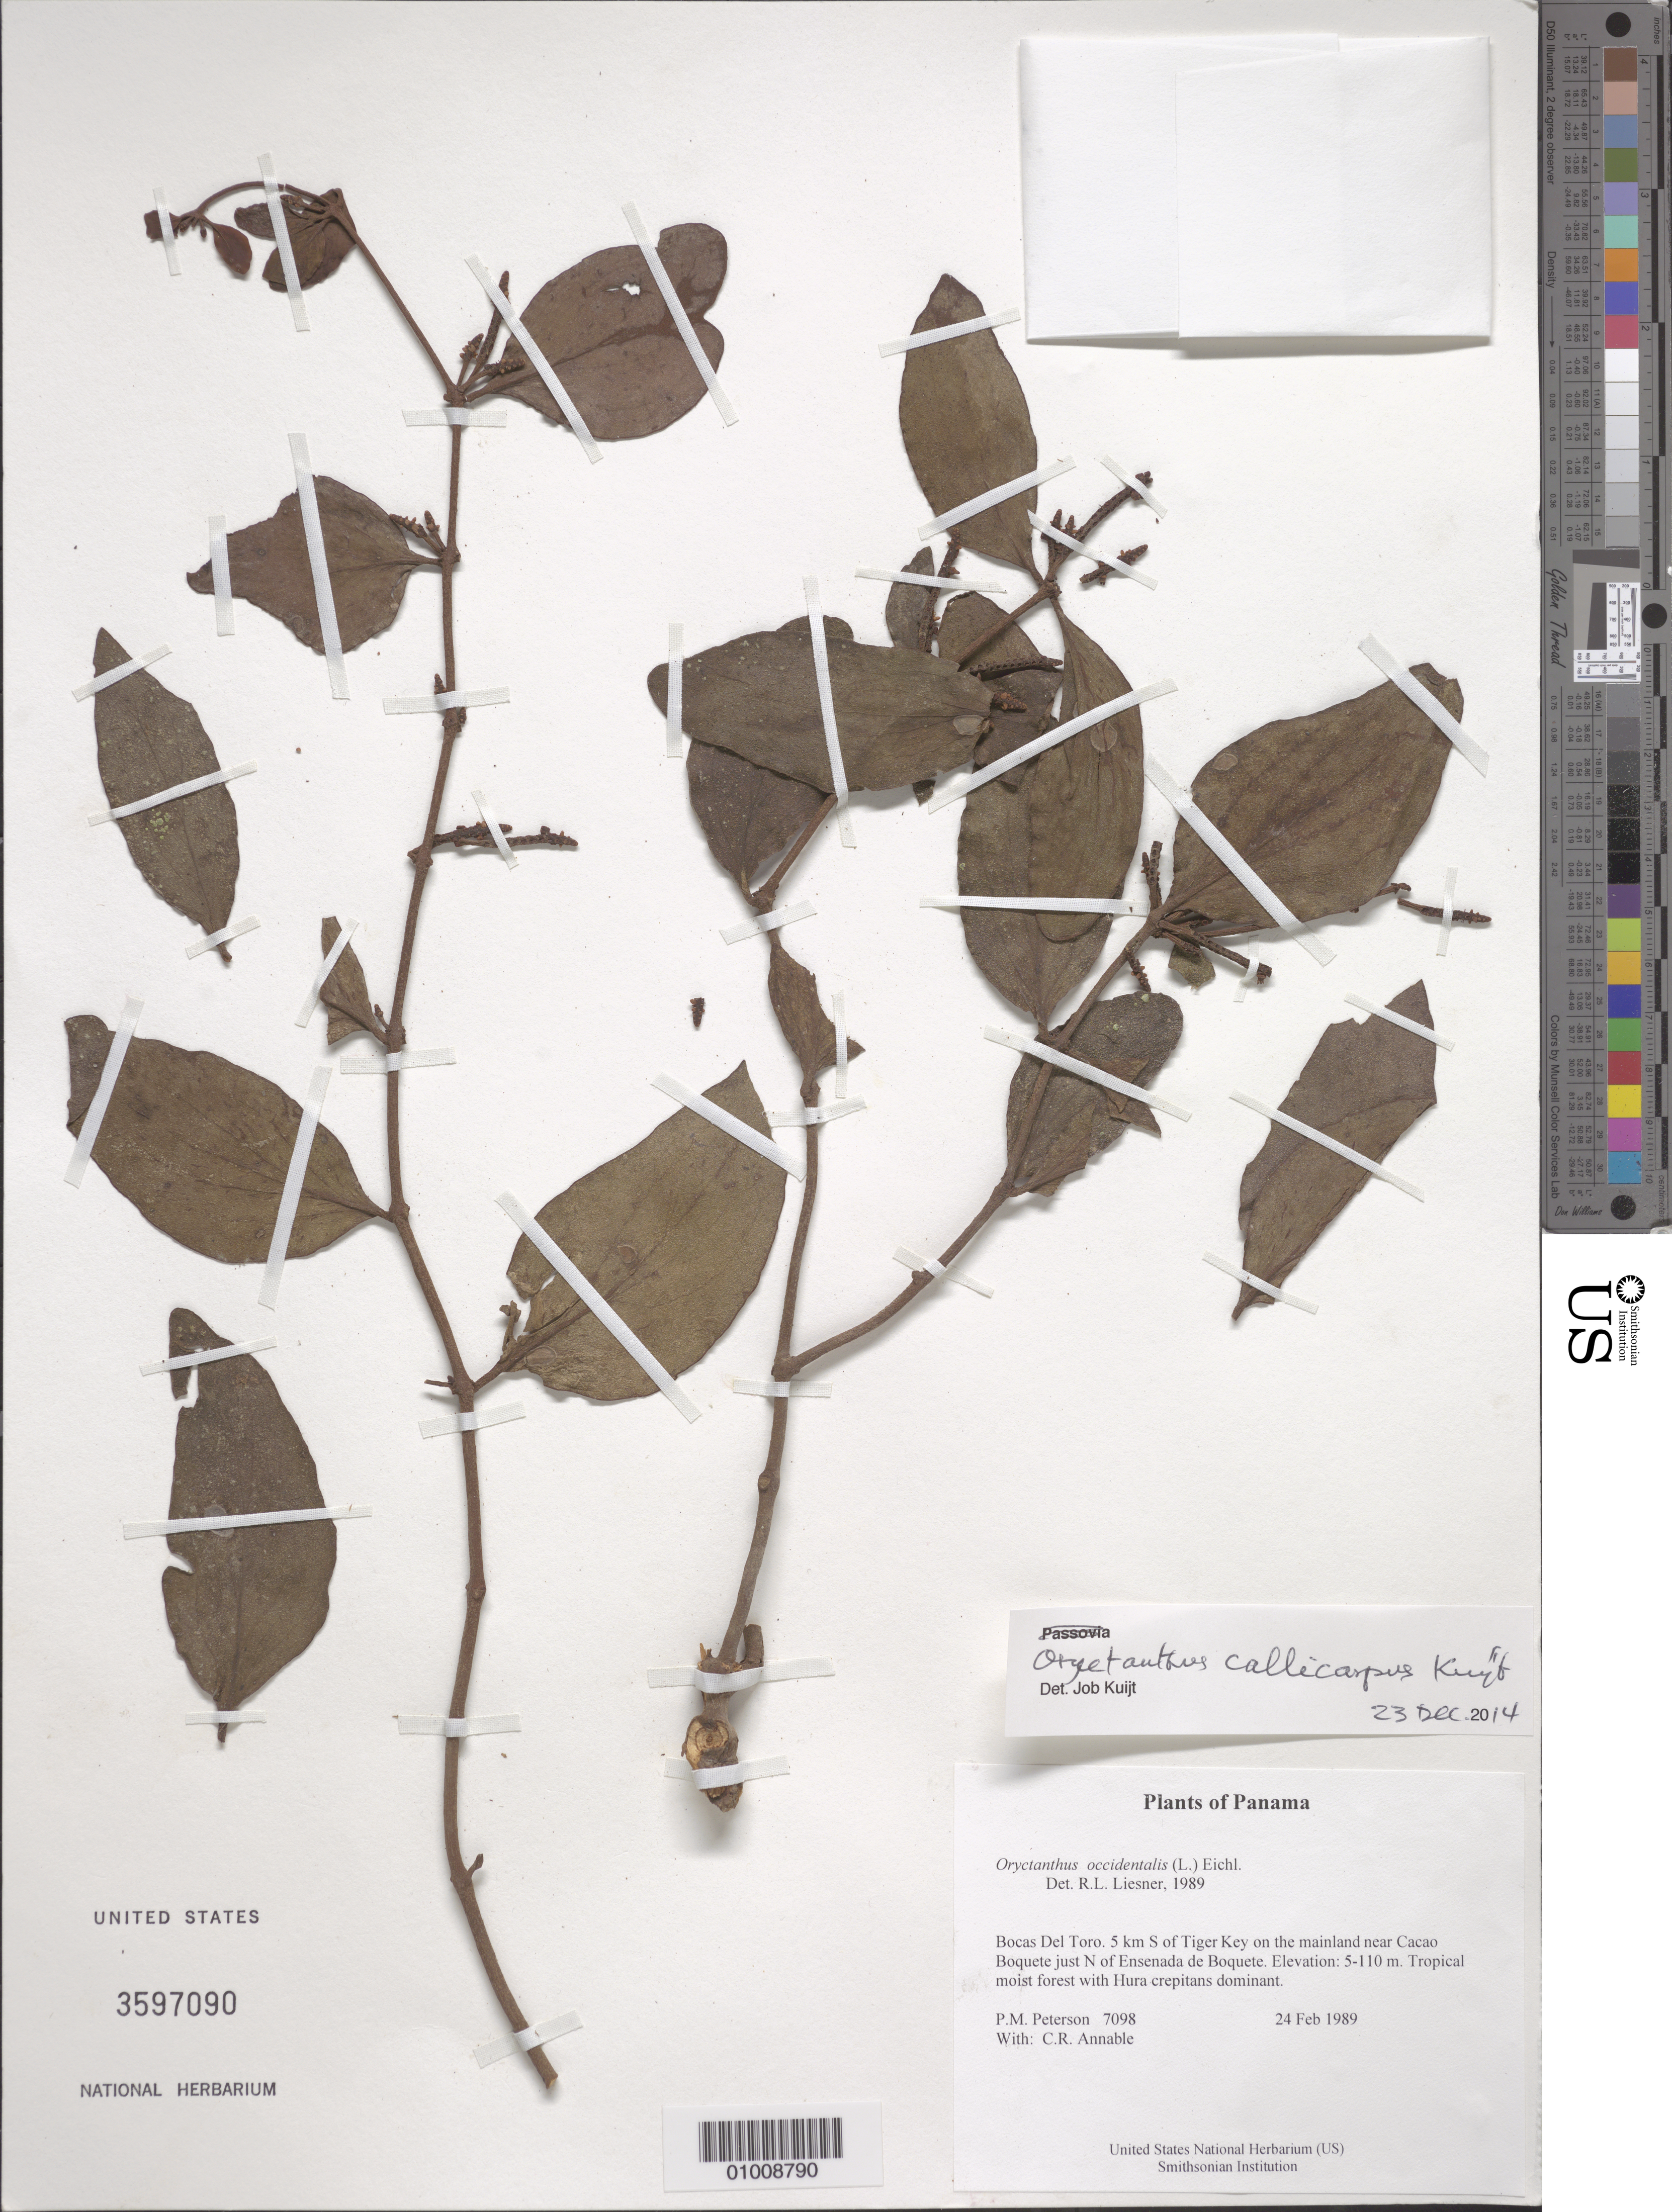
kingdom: Plantae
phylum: Tracheophyta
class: Magnoliopsida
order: Santalales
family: Loranthaceae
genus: Oryctanthus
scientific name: Oryctanthus occidentalis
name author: (L.) Eichler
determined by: Liesner, R. L.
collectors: P. M. Peterson & C. R. Annable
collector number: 07098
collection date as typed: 24 Feb 1989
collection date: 1989-02-24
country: Panama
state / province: Bocas del Toro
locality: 5 km S of Tiger Key on the mainland near Cacao Boquete just N of Ensenada de Boquete.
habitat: Tropical moist forest with Hura crepitans dominant.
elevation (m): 5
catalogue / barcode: US 3597090